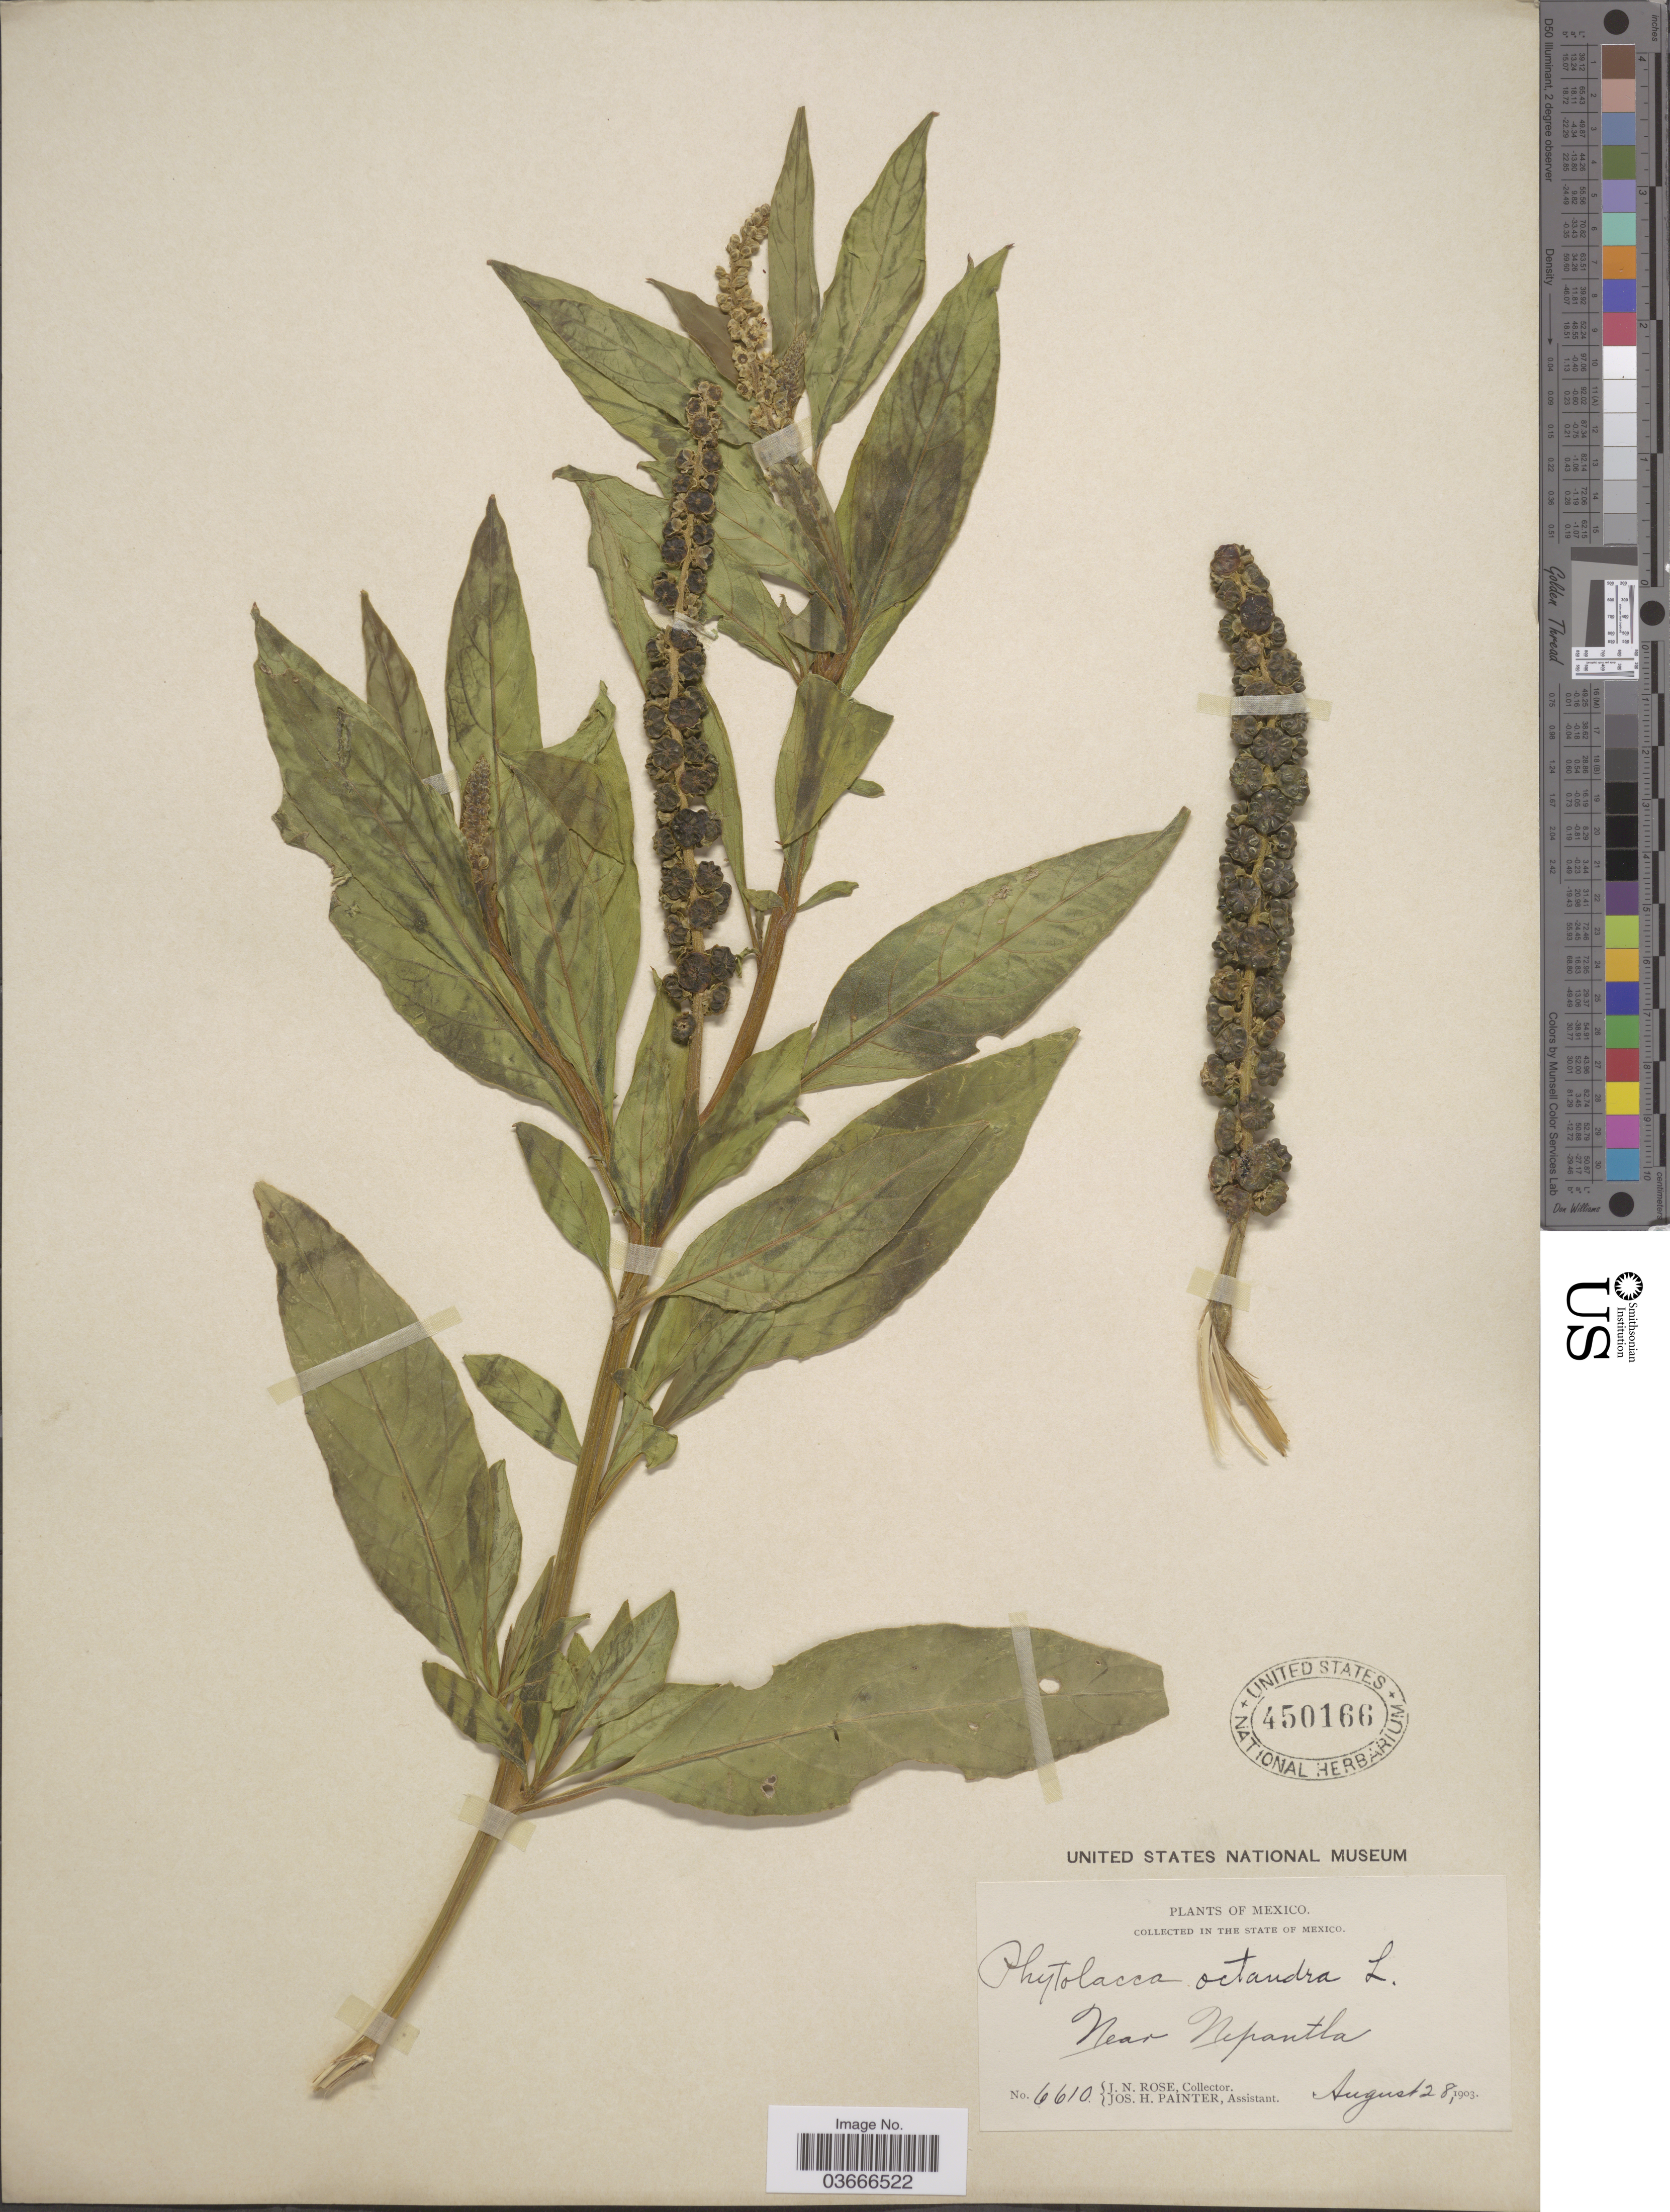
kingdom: Plantae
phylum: Tracheophyta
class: Magnoliopsida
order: Caryophyllales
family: Phytolaccaceae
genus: Phytolacca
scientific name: Phytolacca octandra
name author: L.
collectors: J. N. Rose & J. H. Painter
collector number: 6610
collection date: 1903-08-28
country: Mexico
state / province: México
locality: Near Nepantla.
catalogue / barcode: US 450166